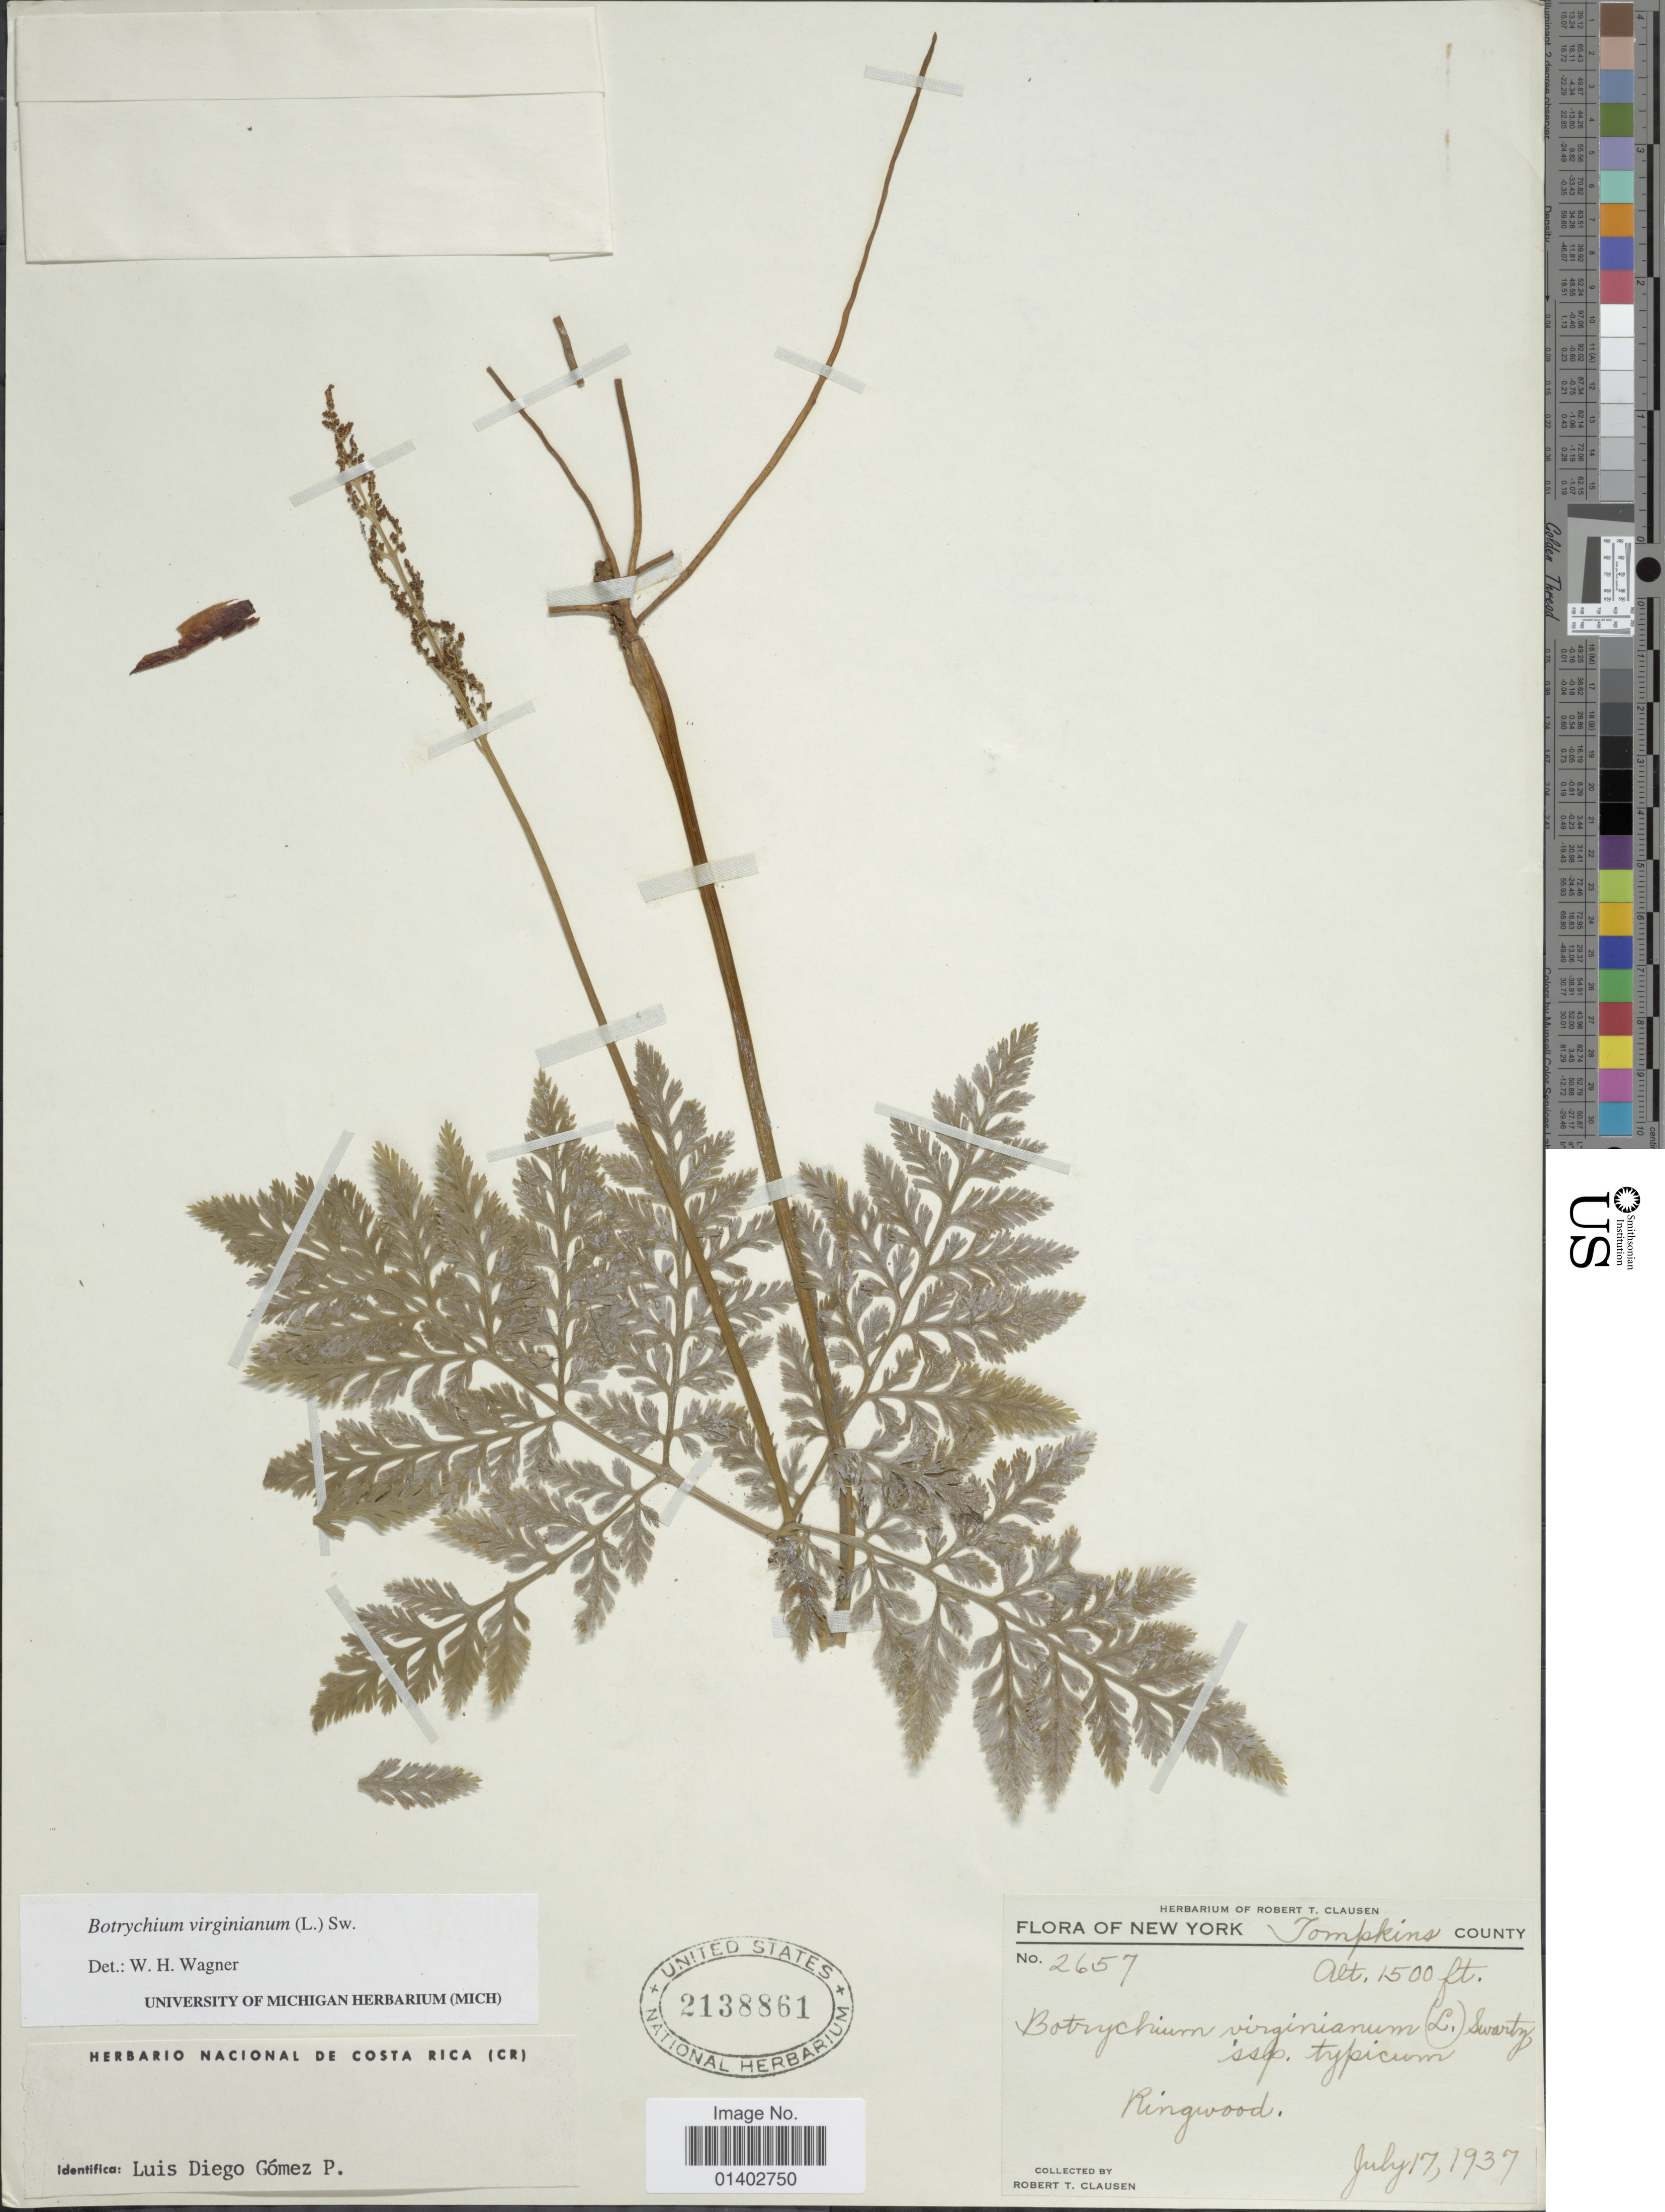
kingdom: Plantae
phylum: Tracheophyta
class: Polypodiopsida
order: Ophioglossales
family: Ophioglossaceae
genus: Botrychium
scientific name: Botrychium virginianum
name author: (L.) Sw.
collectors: R. T. Clausen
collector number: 2657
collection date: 1937-07-17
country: United States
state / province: New York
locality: Tompkins County, Ringwood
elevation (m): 457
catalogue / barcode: US 2138861